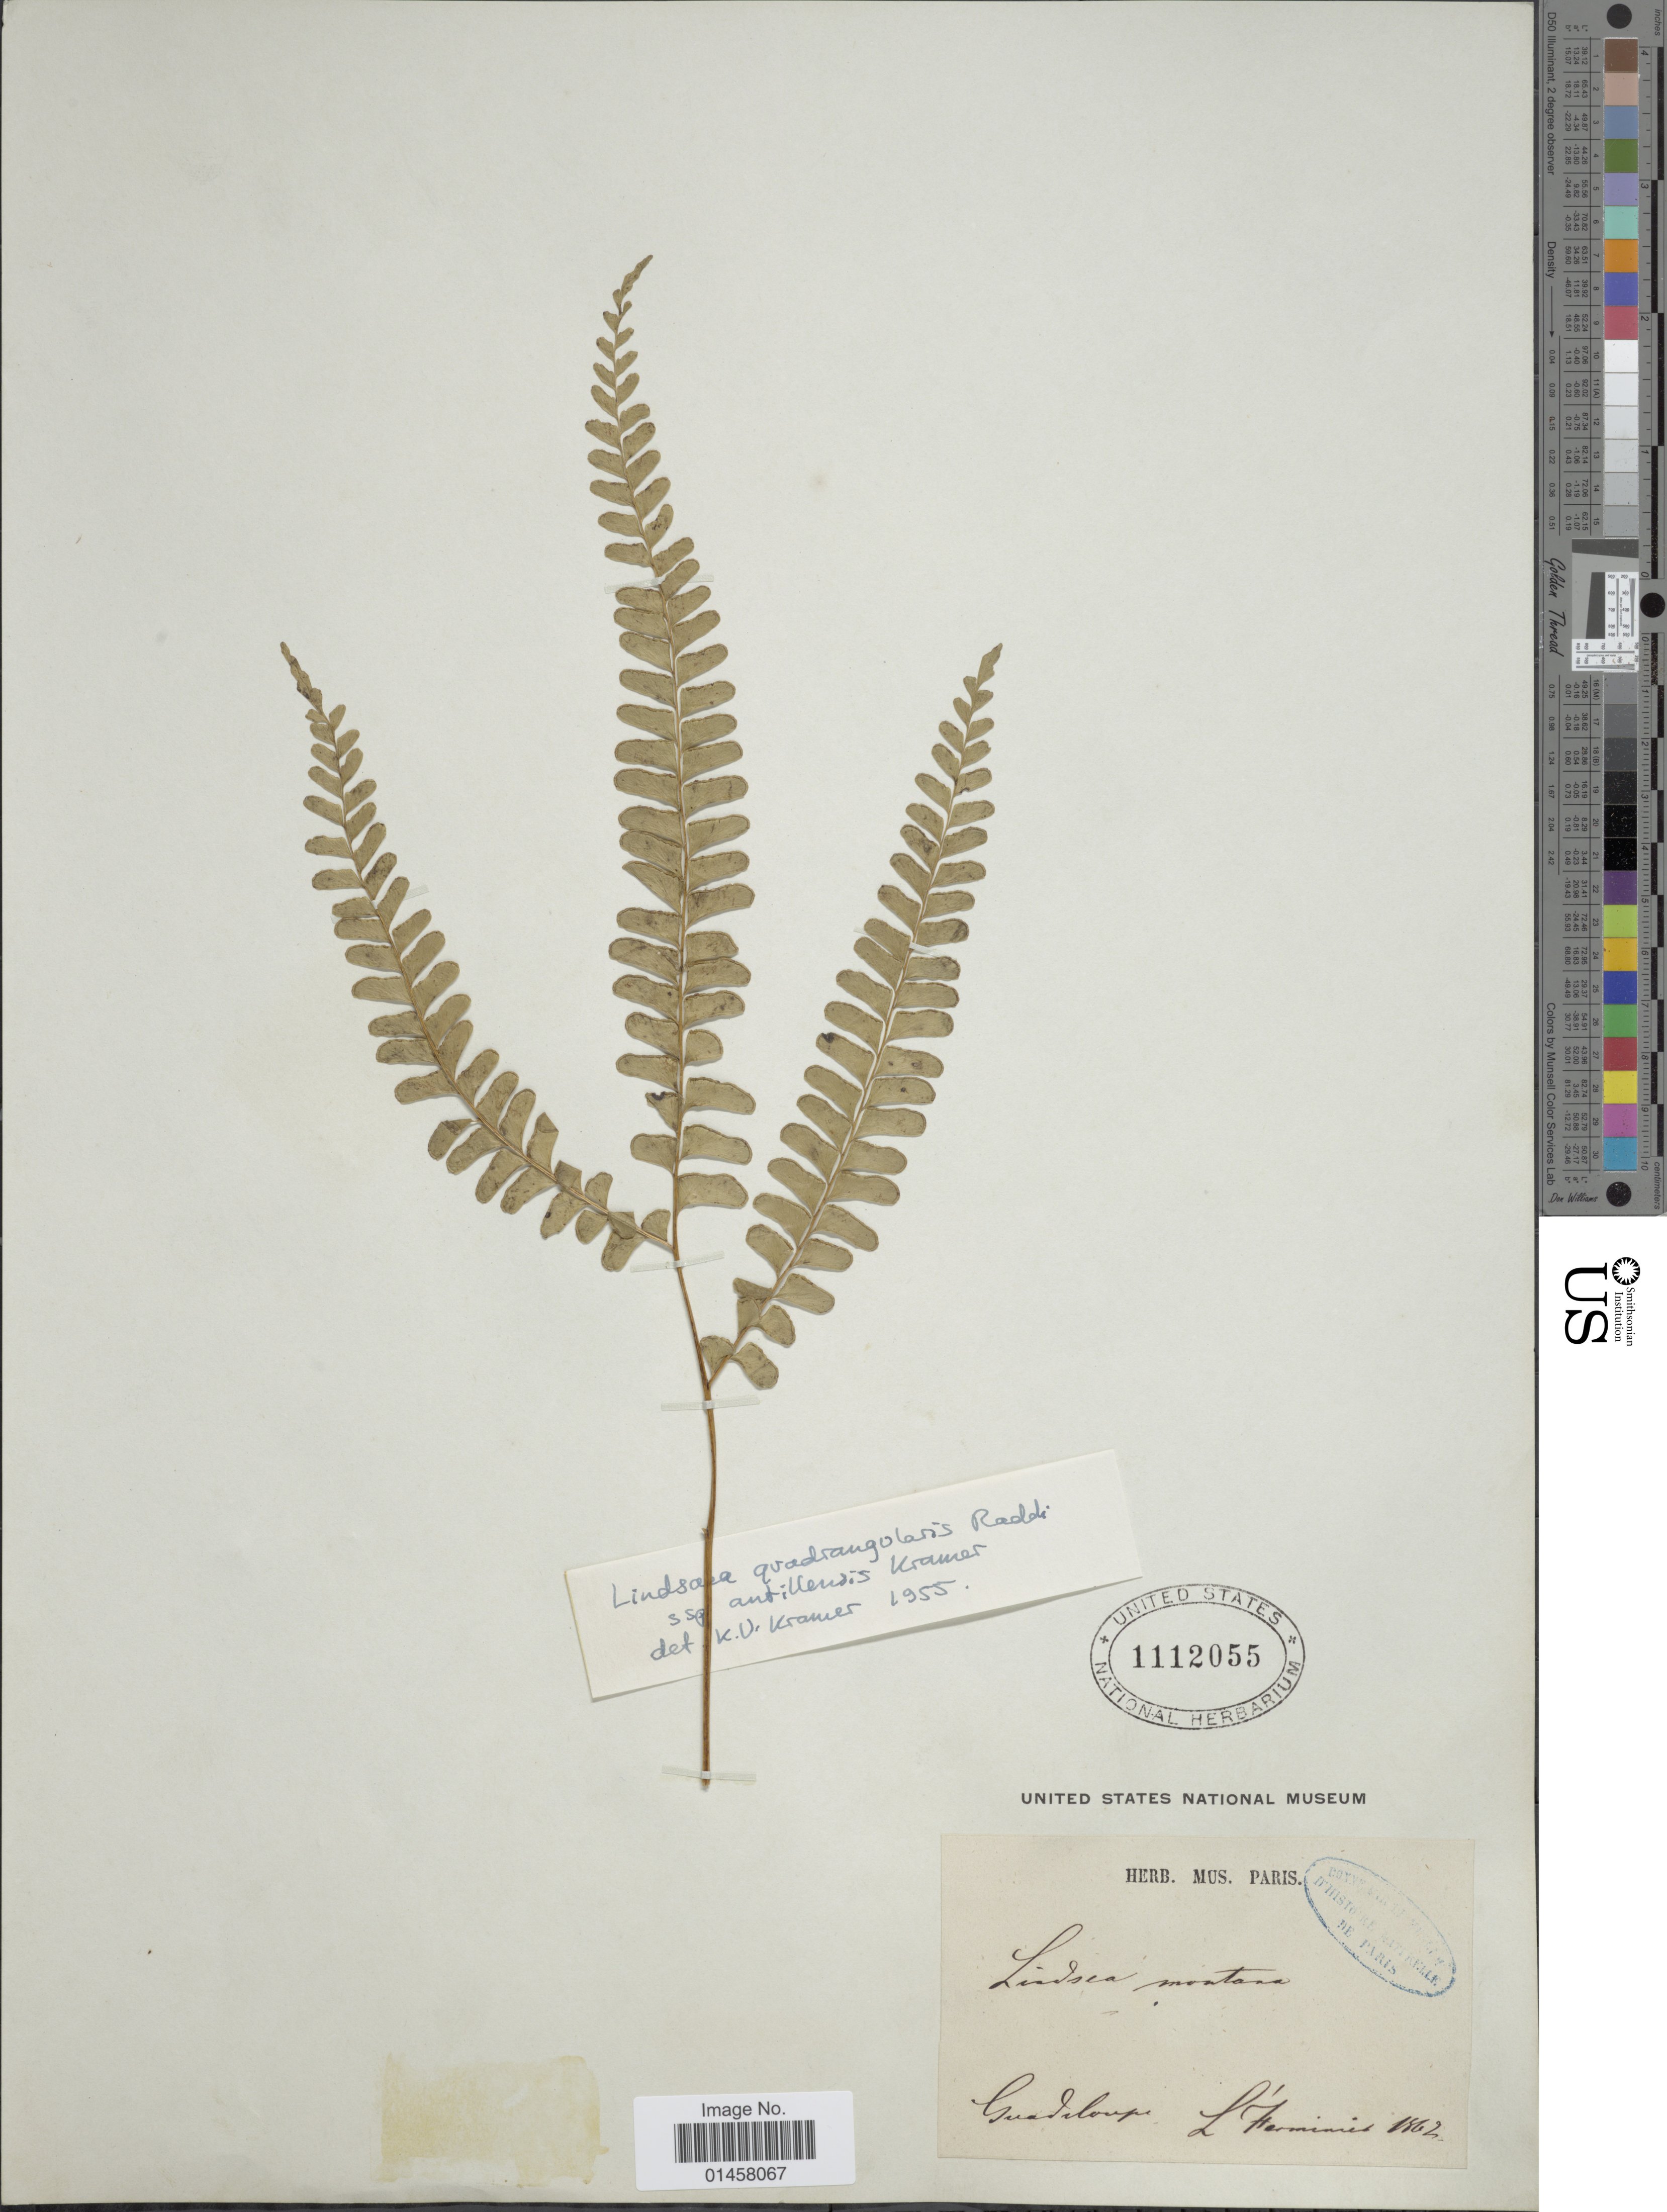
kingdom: Plantae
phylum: Tracheophyta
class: Polypodiopsida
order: Polypodiales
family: Lindsaeaceae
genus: Lindsaea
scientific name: Lindsaea quadrangularis subsp. antillensis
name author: K.U. Kramer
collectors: -. L'Herminier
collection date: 1862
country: Guadeloupe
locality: Guadeloupe [interpreted]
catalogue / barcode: US 1112055